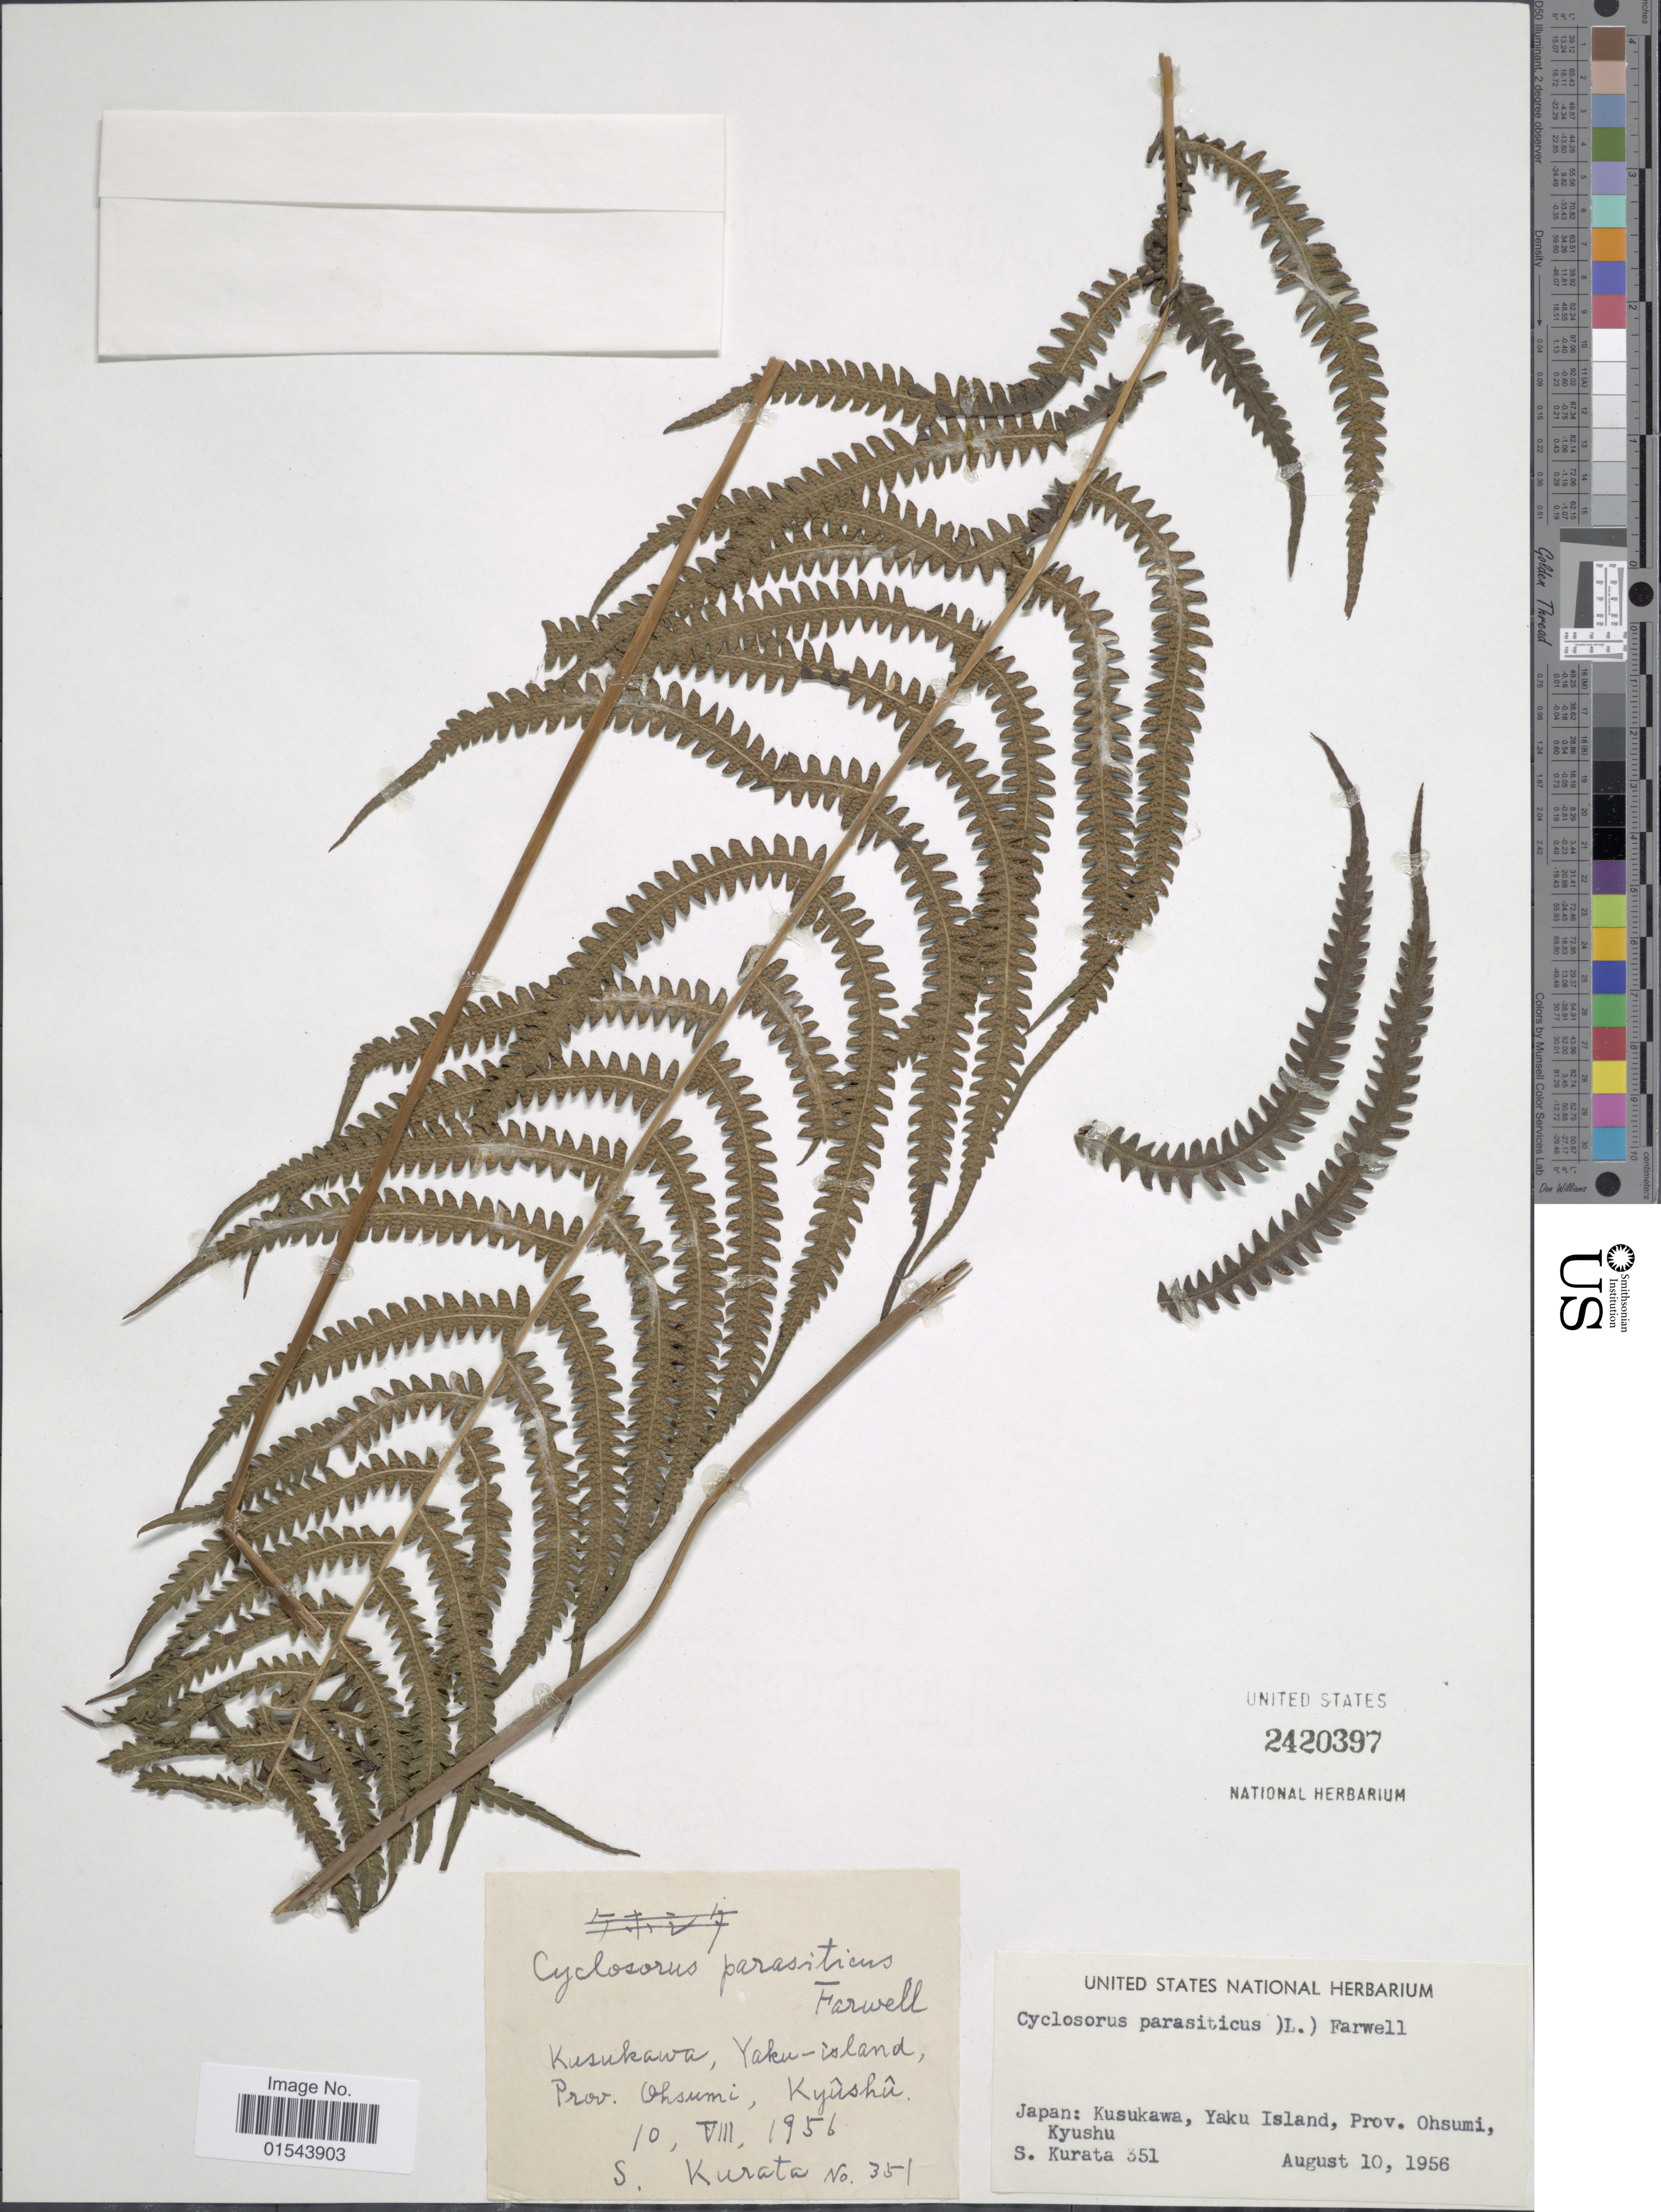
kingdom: Plantae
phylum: Tracheophyta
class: Polypodiopsida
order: Polypodiales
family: Thelypteridaceae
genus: Christella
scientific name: Christella parasitica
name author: (L.) H. Lév.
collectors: Sa. Kurata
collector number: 351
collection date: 1956-08-10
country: Japan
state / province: Kagosima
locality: Kusukawa, Yaku Island, Prov. Ohsumi, Kyushu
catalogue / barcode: US 2420397